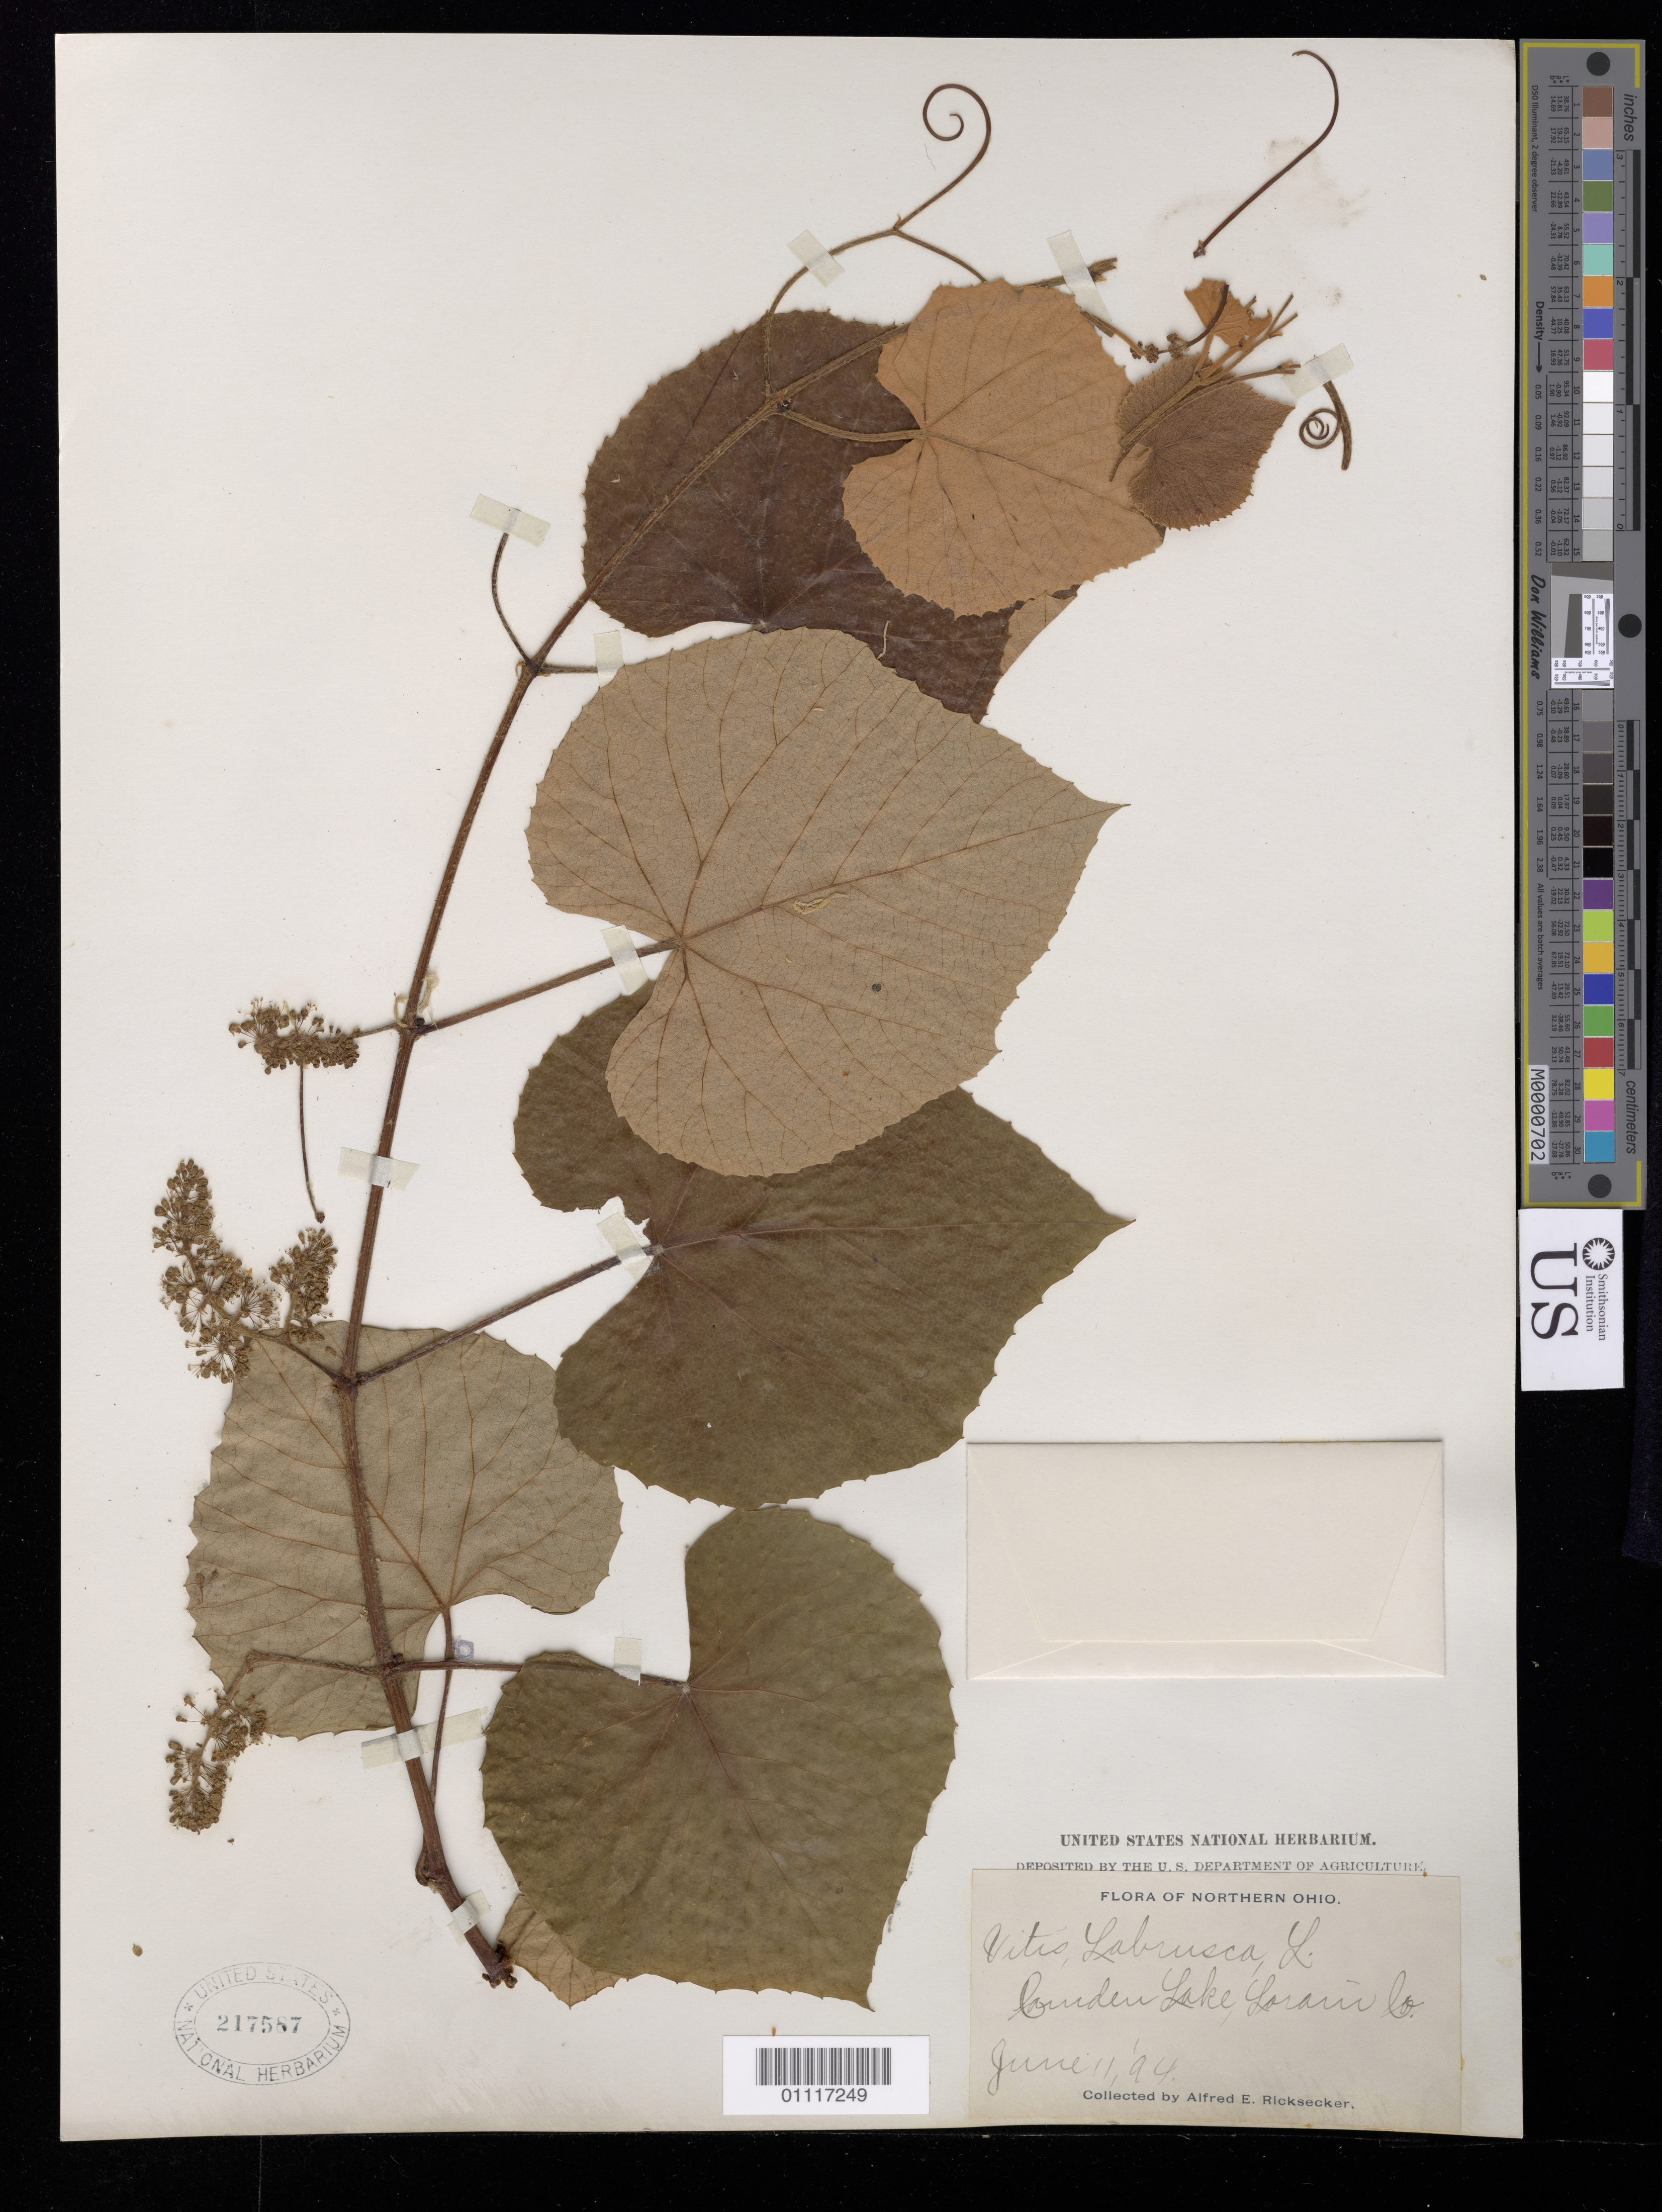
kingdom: Plantae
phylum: Tracheophyta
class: Magnoliopsida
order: Vitales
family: Vitaceae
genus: Vitis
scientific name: Vitis labrusca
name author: L.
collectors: A. E. Ricksecker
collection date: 1894-06-11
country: United States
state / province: Ohio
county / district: Lorain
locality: Camden Lake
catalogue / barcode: US 217587